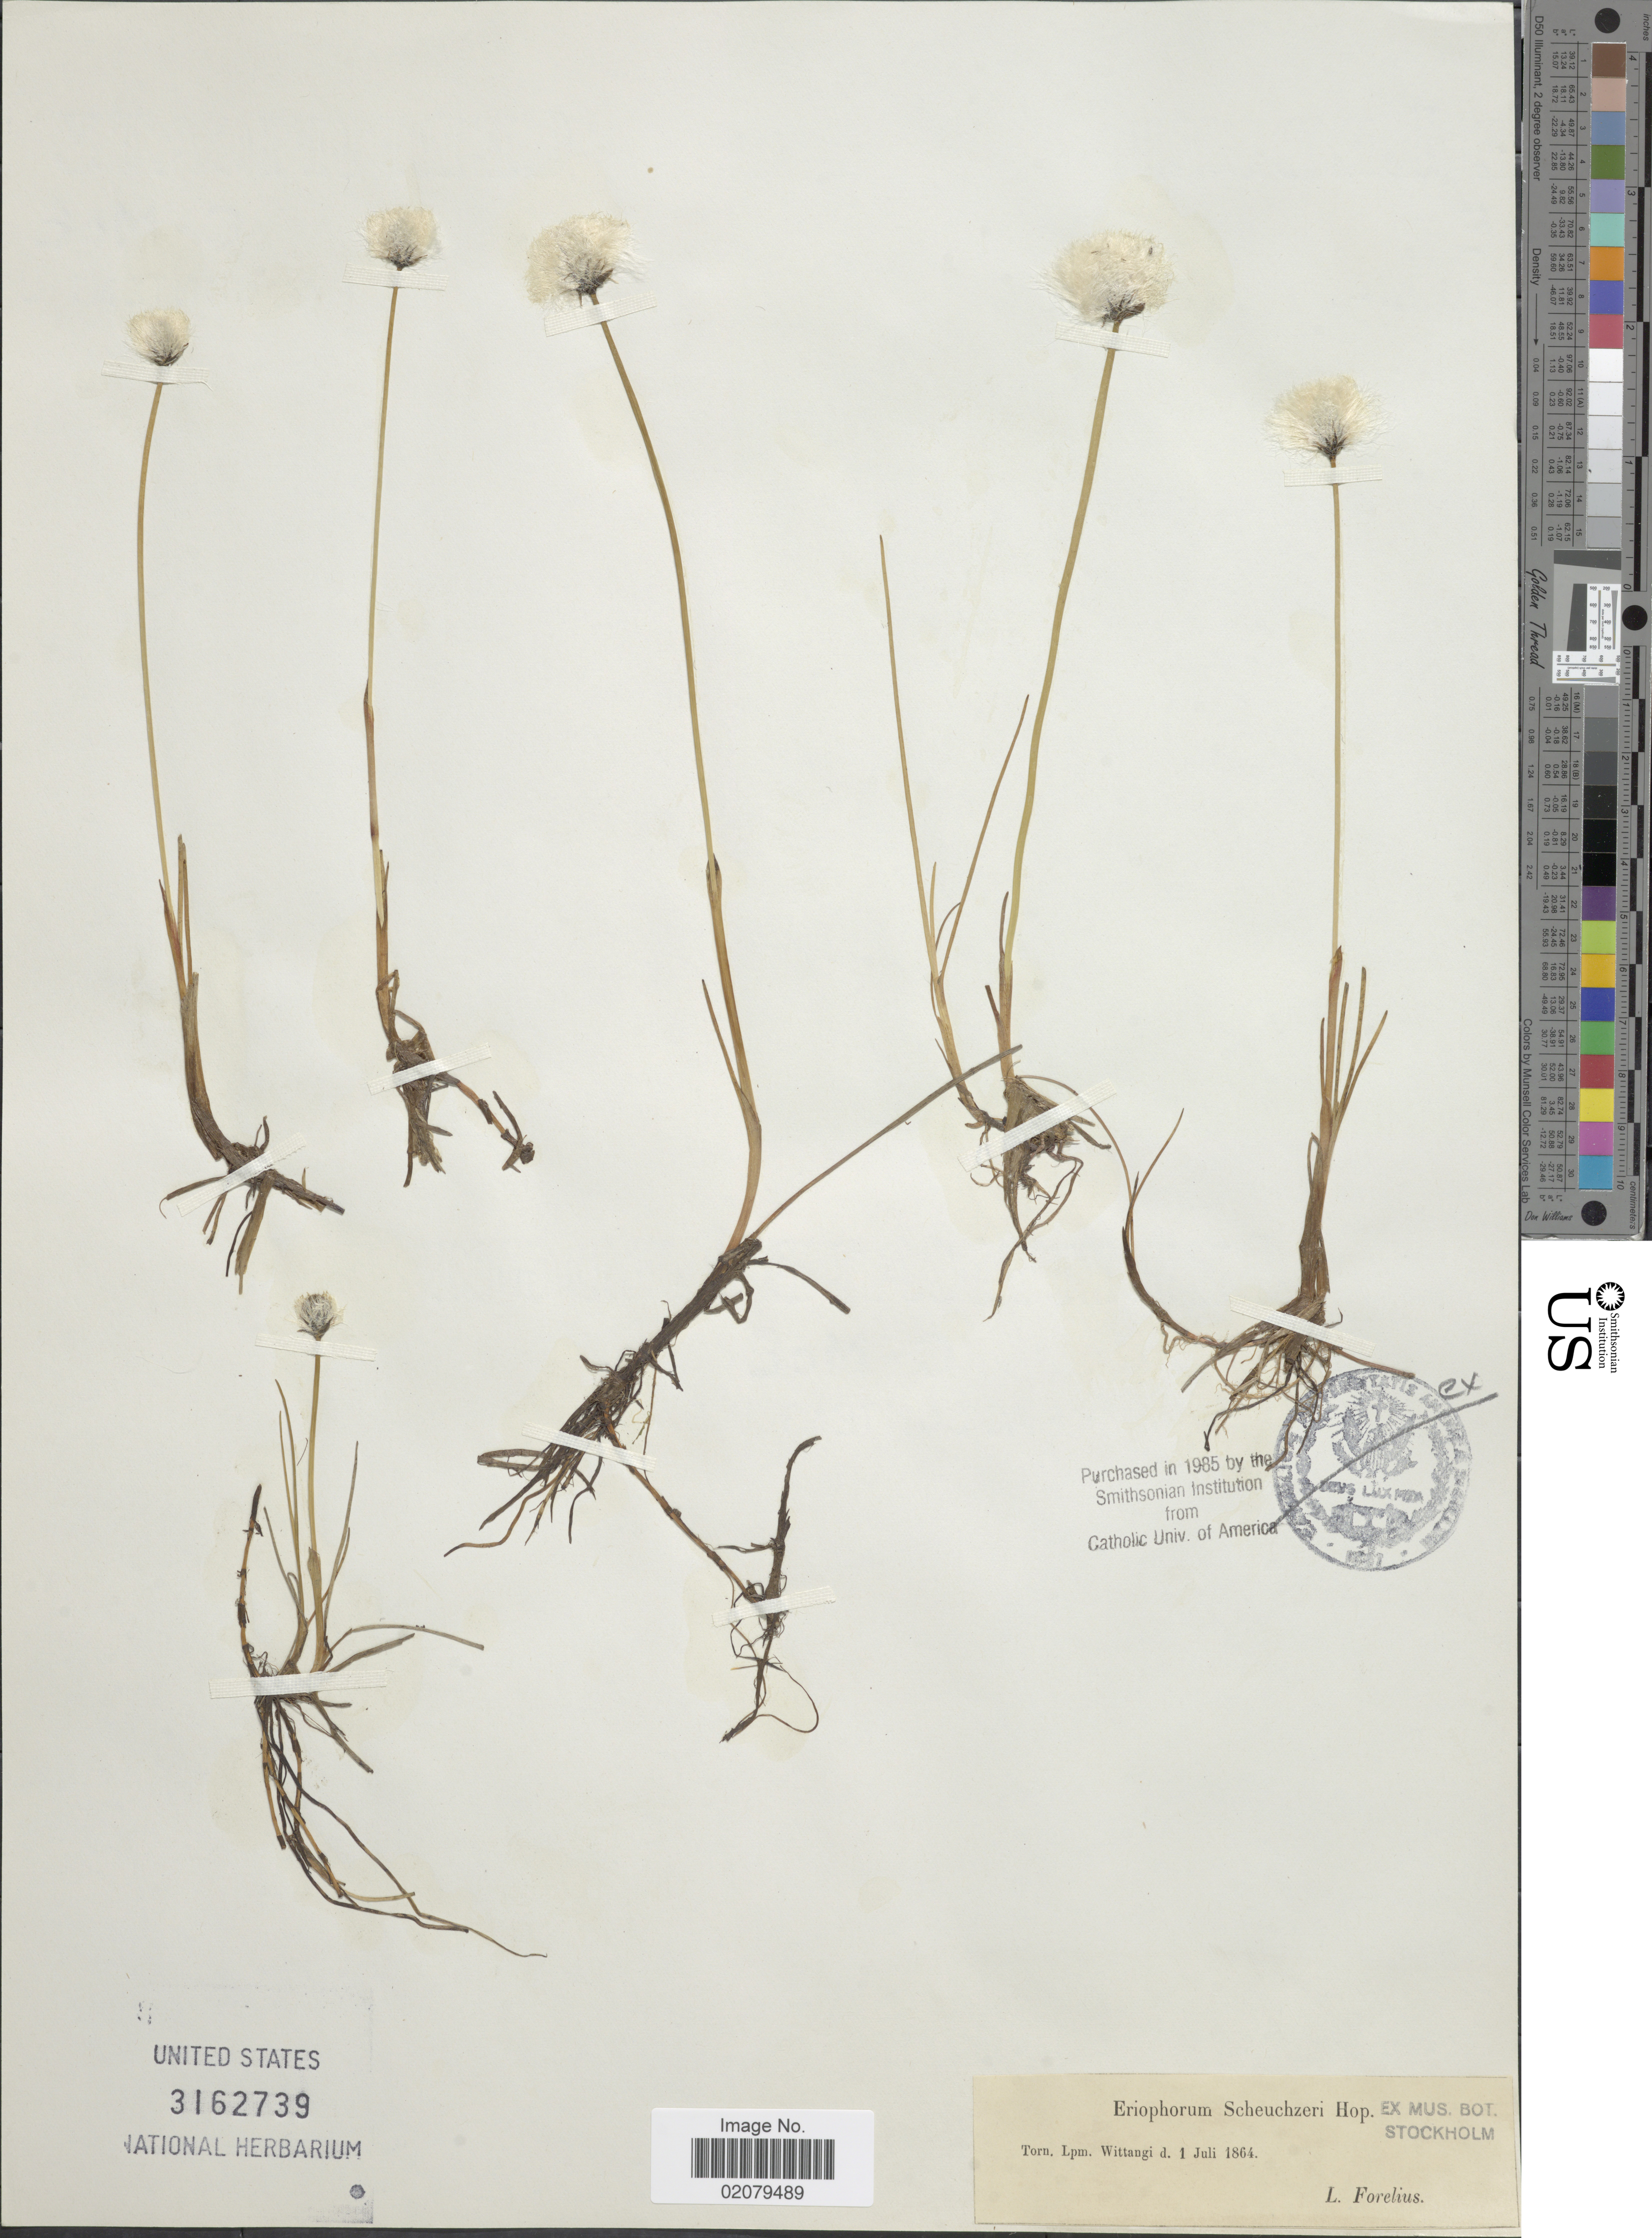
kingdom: Plantae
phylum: Tracheophyta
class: Liliopsida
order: Poales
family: Cyperaceae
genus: Eriophorum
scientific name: Eriophorum scheuchzeri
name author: Hoppe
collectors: L. Forelius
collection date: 1864-07-01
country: Poland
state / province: Mazowieckie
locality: Torn. Lpm. Wittangi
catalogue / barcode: US 3162739